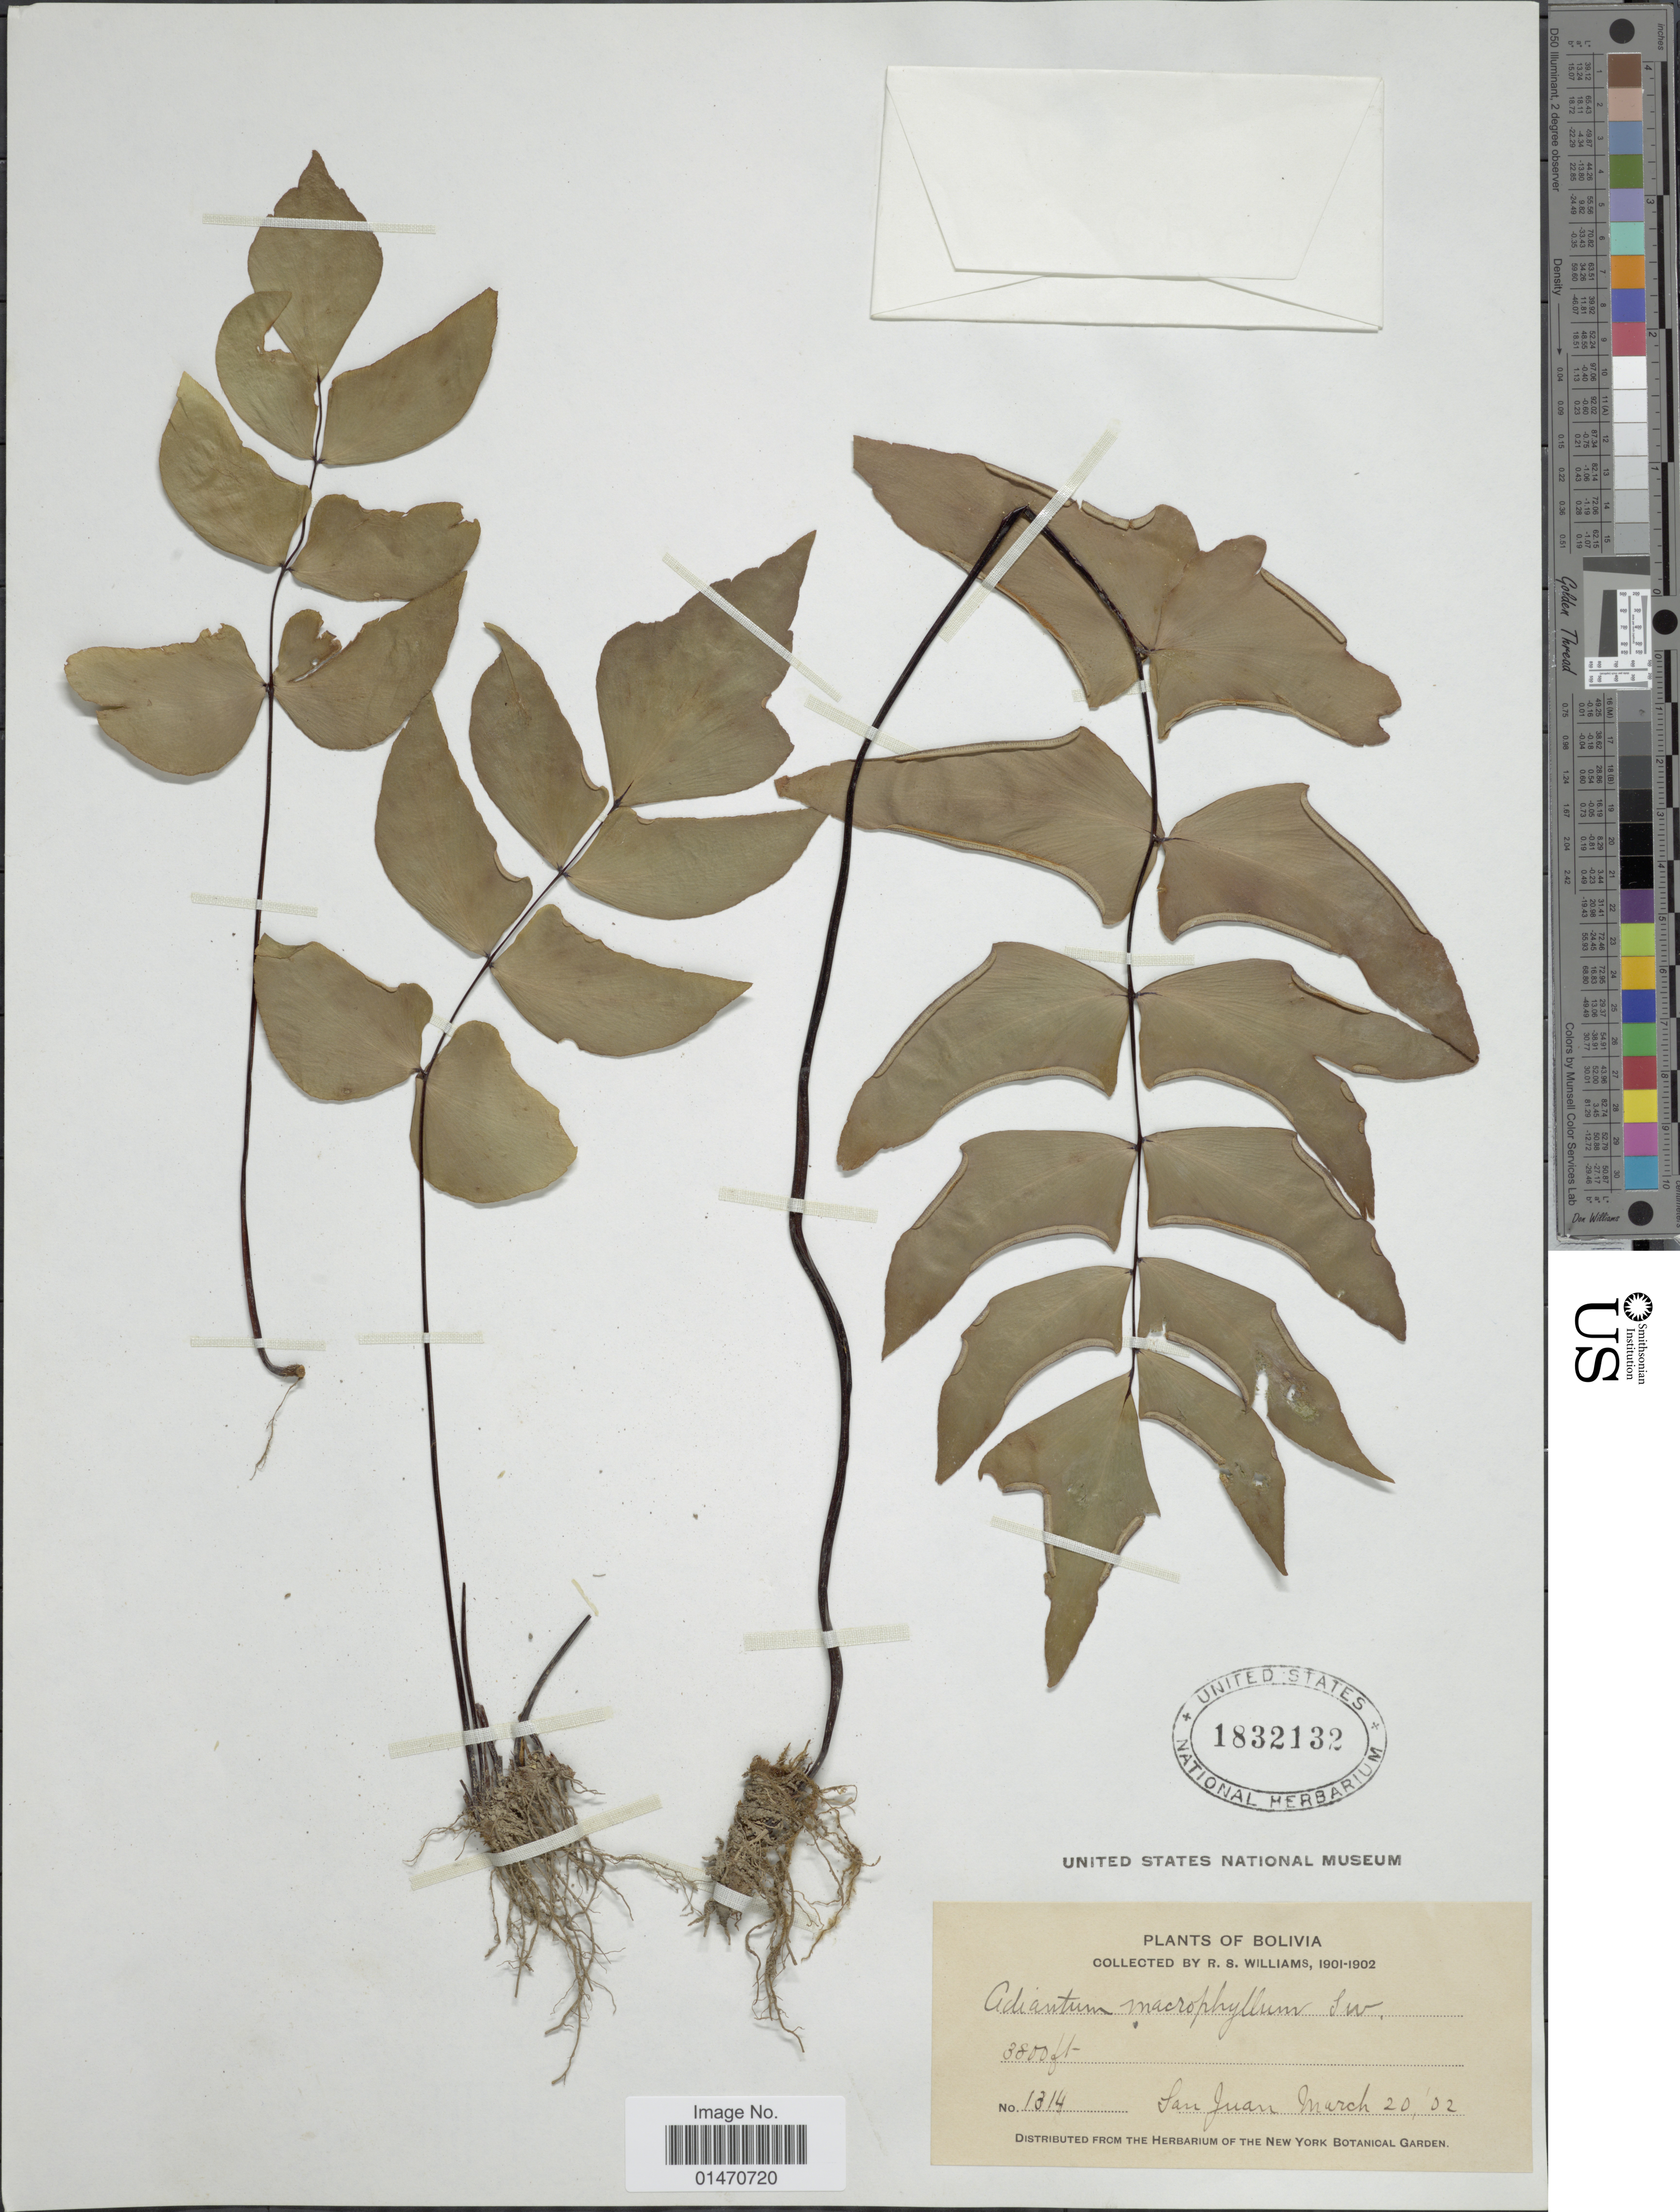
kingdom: Plantae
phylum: Tracheophyta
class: Polypodiopsida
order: Polypodiales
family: Pteridaceae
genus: Adiantum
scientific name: Adiantum macrophyllum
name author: Sw.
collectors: R. S. Williams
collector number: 1314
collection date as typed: March 20, '02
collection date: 1902-03-20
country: Bolivia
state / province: La Paz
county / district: Franz Tamayo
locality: San Juan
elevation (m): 1158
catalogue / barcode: US 1832132